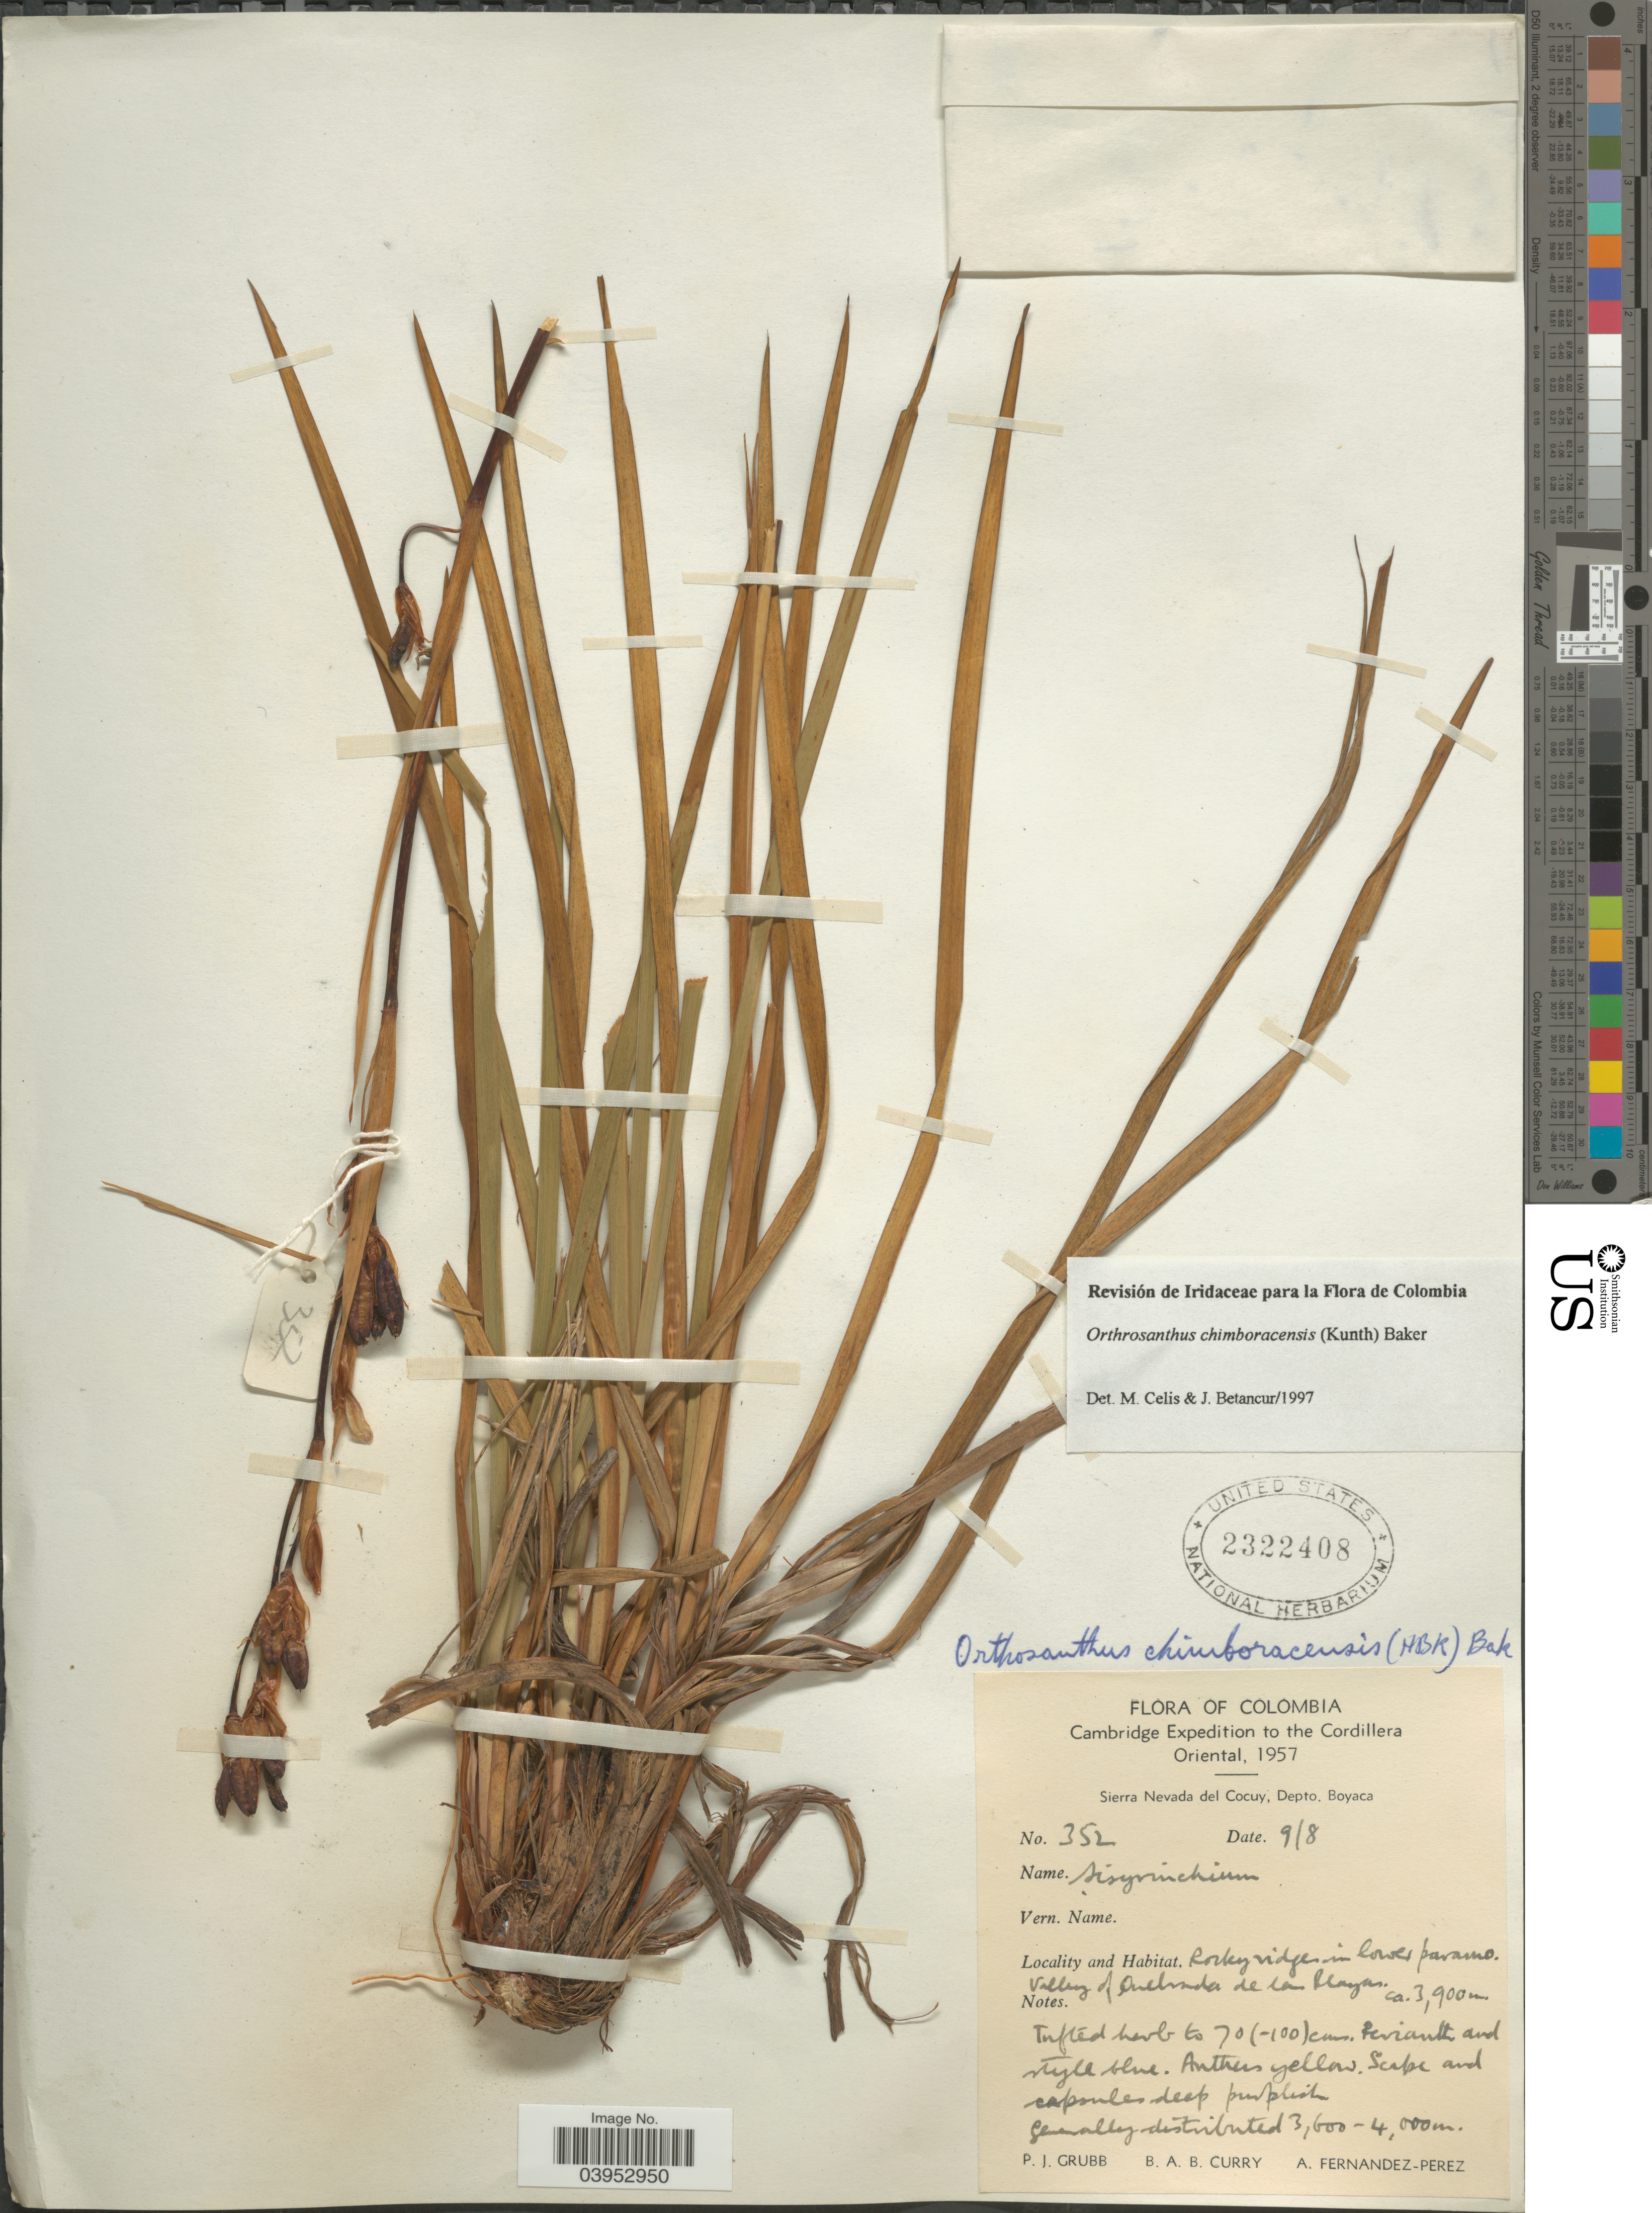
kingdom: Plantae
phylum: Tracheophyta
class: Liliopsida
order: Asparagales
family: Iridaceae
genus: Orthrosanthus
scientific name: Orthrosanthus chimboracensis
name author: (Kunth) Baker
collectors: P. J. Grubb, B. A. B. Curry & A. Fernández-Pérez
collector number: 352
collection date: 1957-08-09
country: Colombia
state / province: Boyacá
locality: The Cordillera Oriental. Sierra Nevada del Cocuy, Depto. Boyaca. Valley of Quebrada de las Playas.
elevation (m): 3600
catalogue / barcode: US 2322408